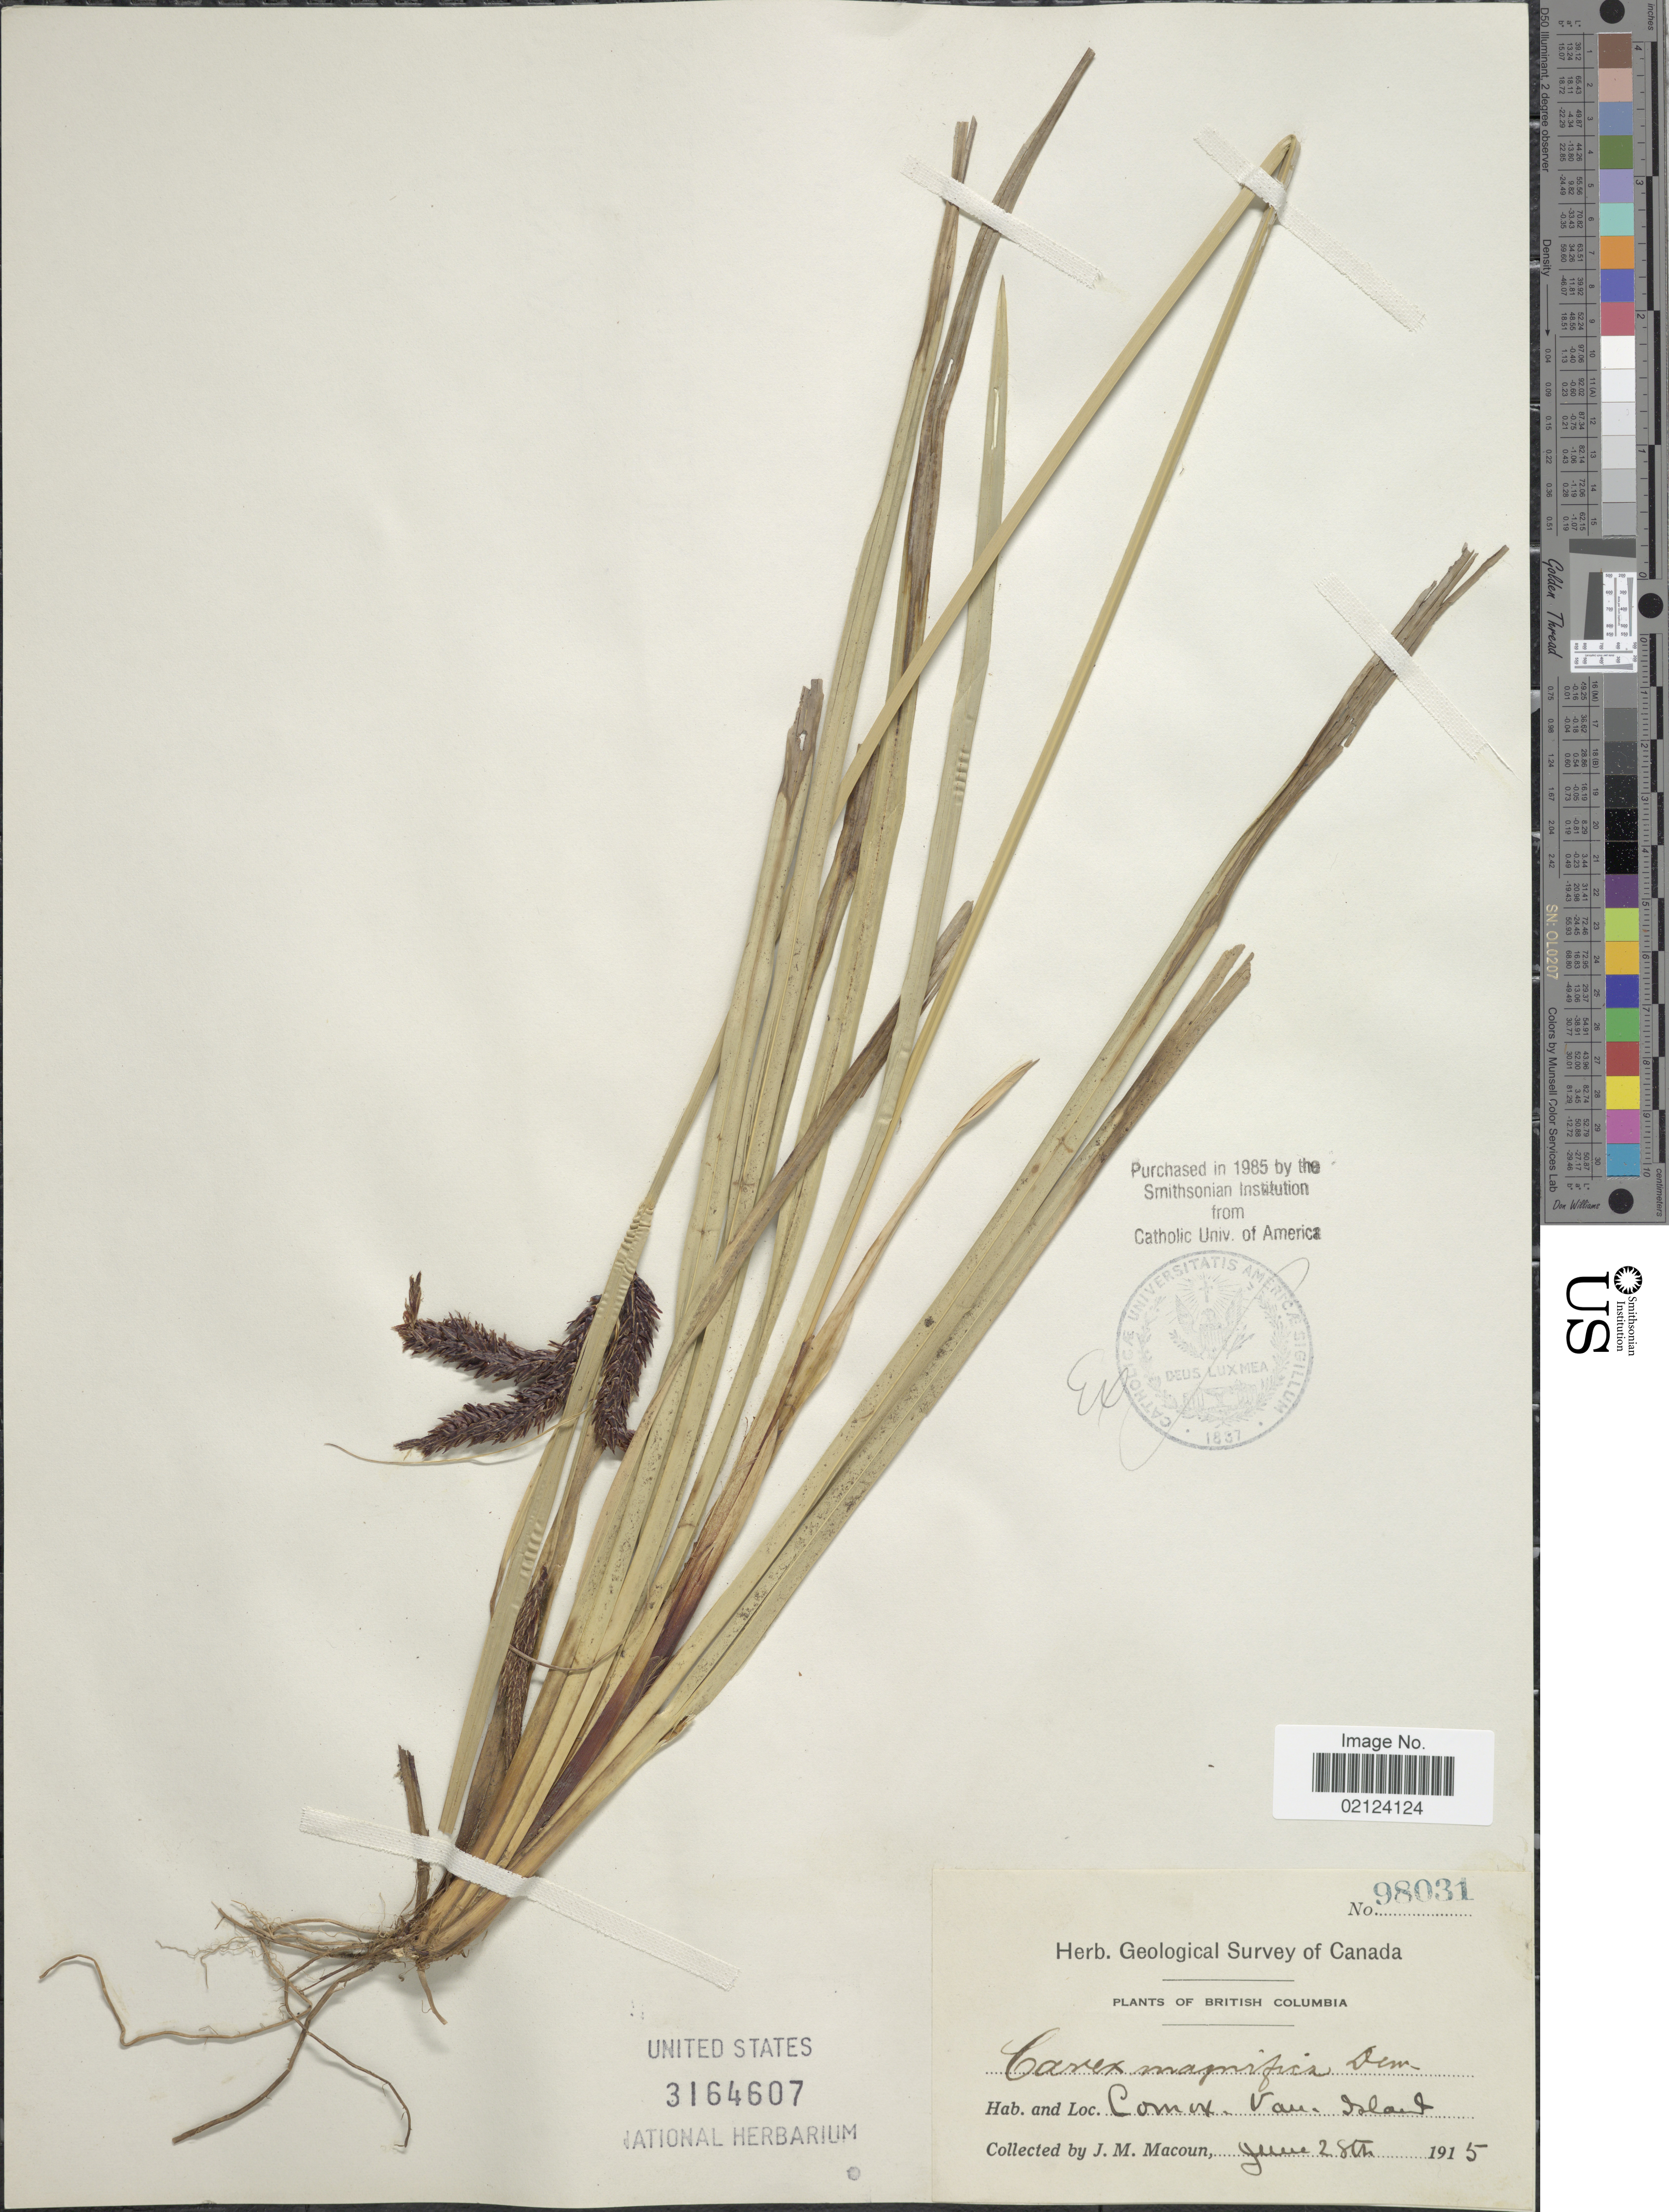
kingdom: Plantae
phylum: Tracheophyta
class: Liliopsida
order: Poales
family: Cyperaceae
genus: Carex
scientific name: Carex obnupta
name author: L.H. Bailey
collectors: J. M. Macoun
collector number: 98031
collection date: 1915-06-28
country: Canada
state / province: British Columbia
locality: Comox, Van. Island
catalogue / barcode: US 3164607